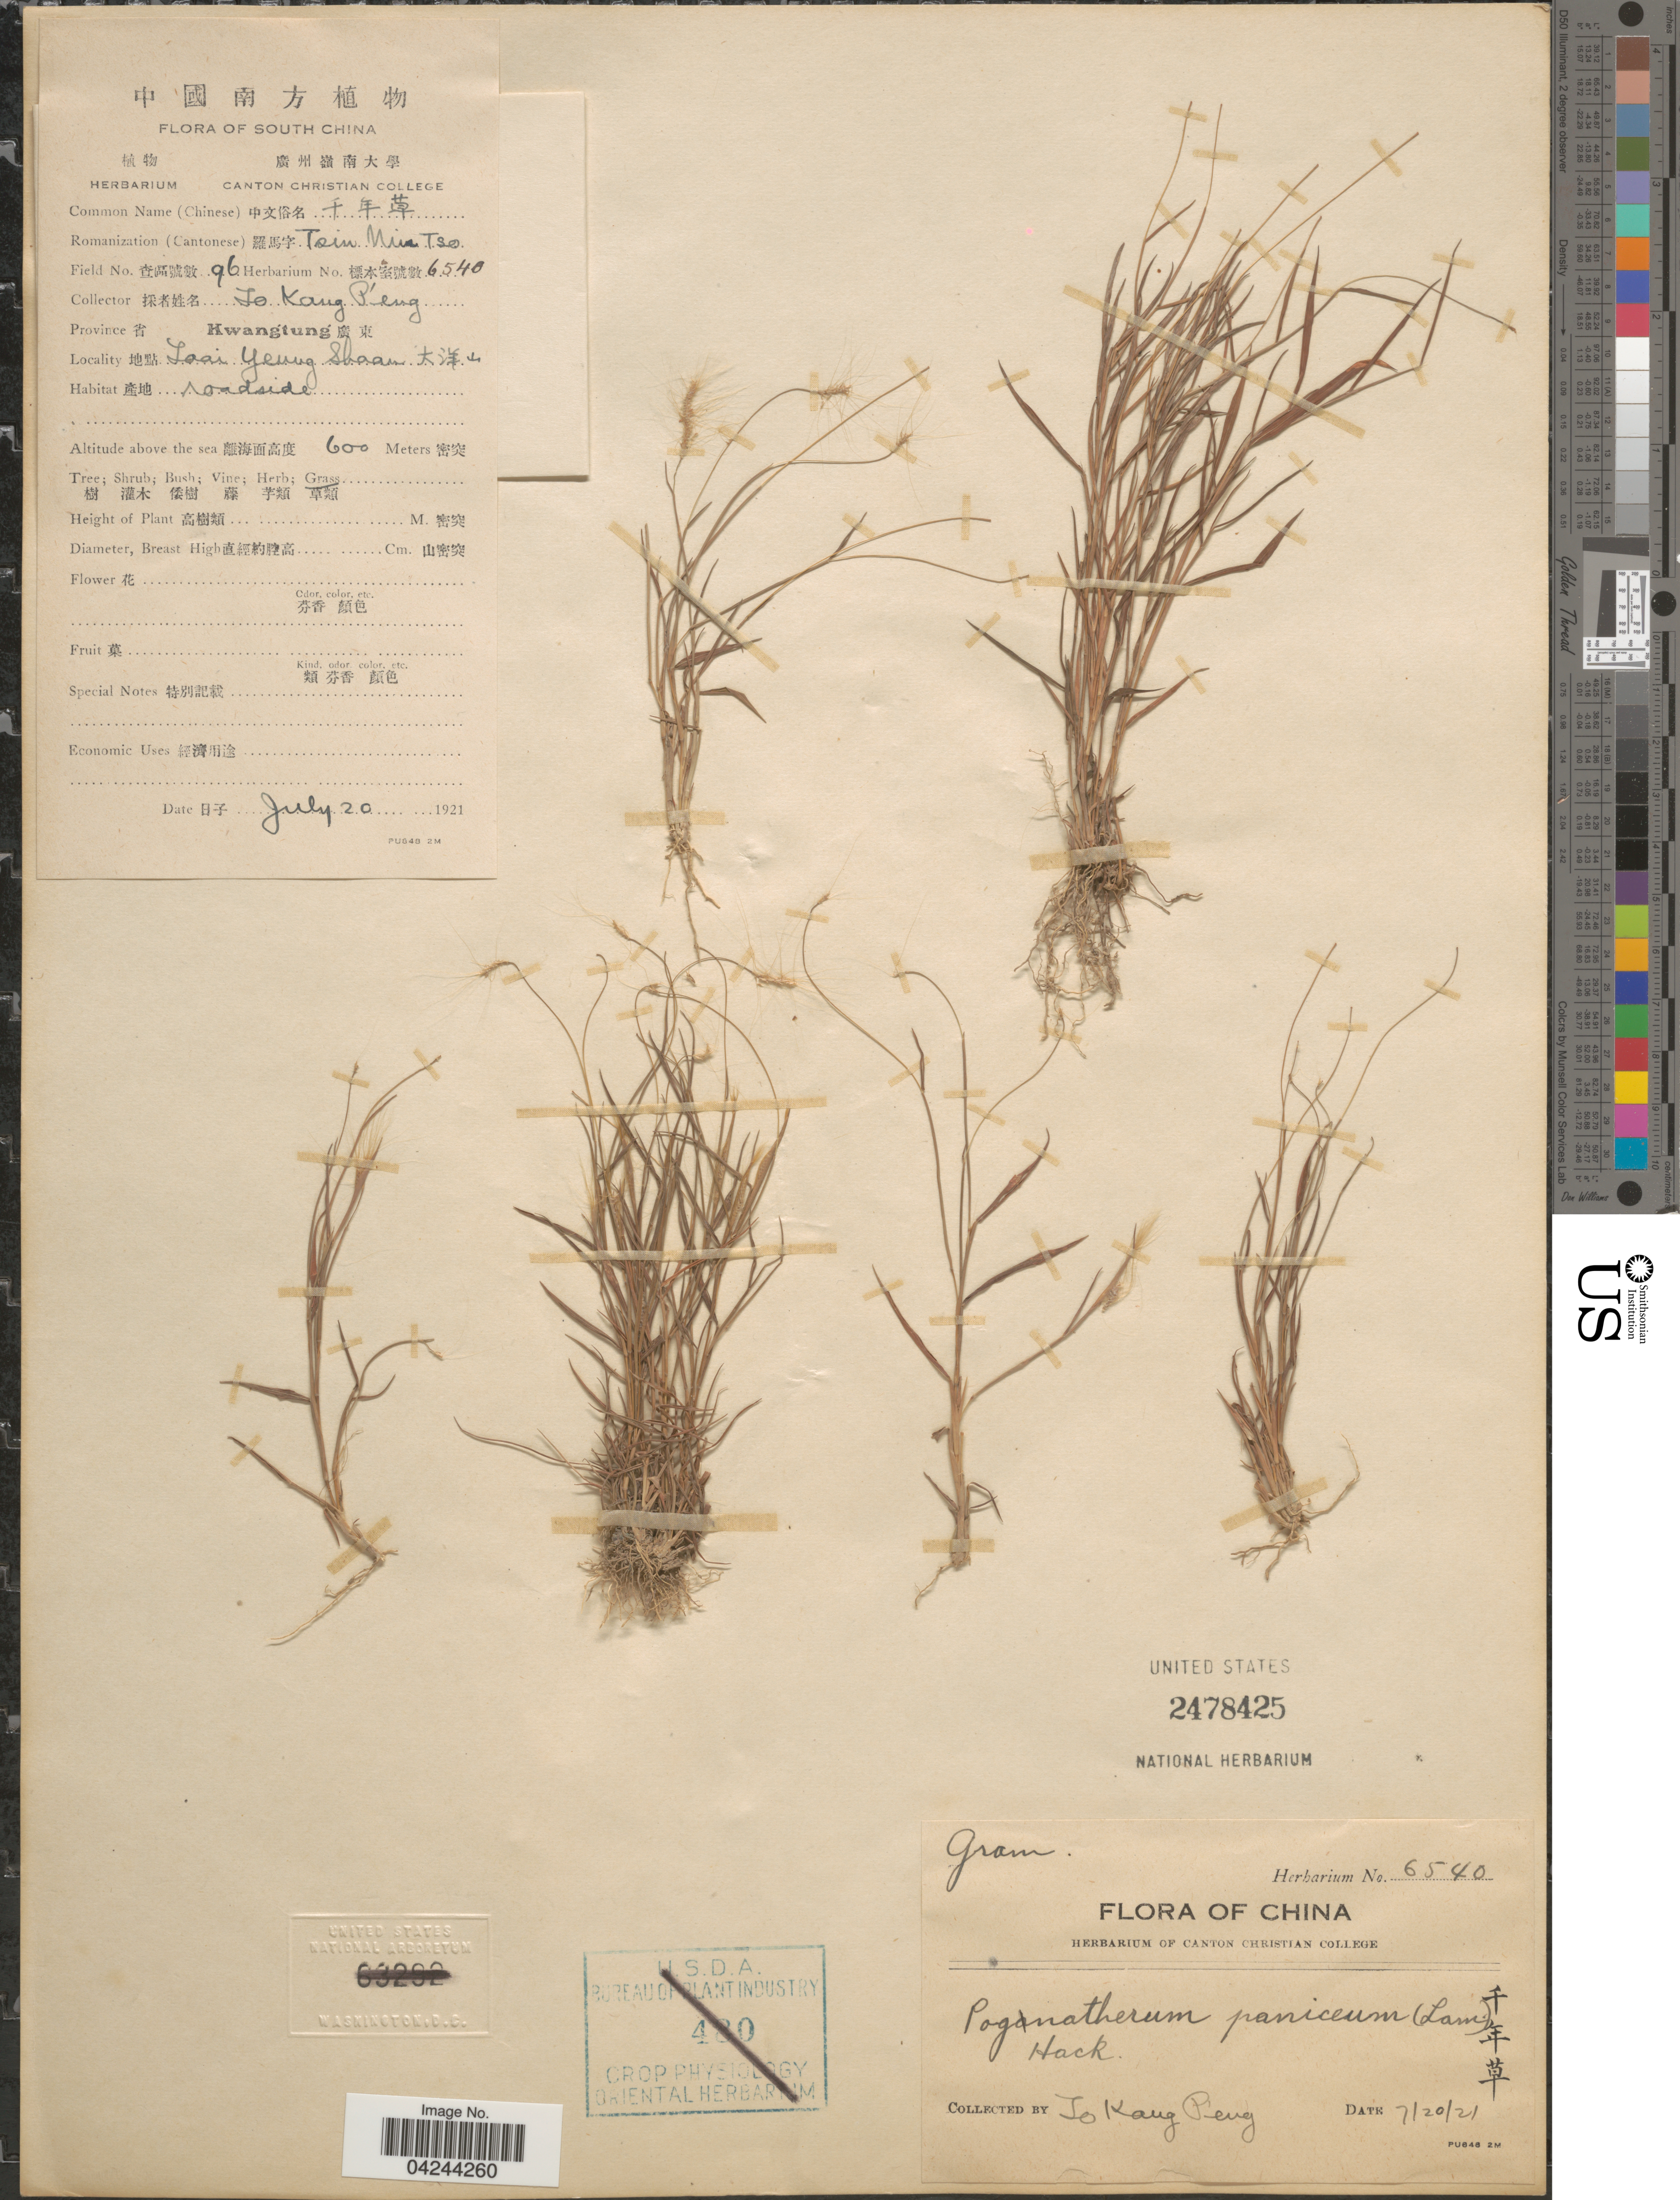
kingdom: Plantae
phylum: Tracheophyta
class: Liliopsida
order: Poales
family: Poaceae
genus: Pogonatherum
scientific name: Pogonatherum crinitum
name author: (Thunb.) Kunth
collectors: T. K. Peng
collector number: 96/6540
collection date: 1921-07-20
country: China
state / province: Guangdong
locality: Province Kwangtung. Taai Yeung Shaan X.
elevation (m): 600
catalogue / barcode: US 2478425